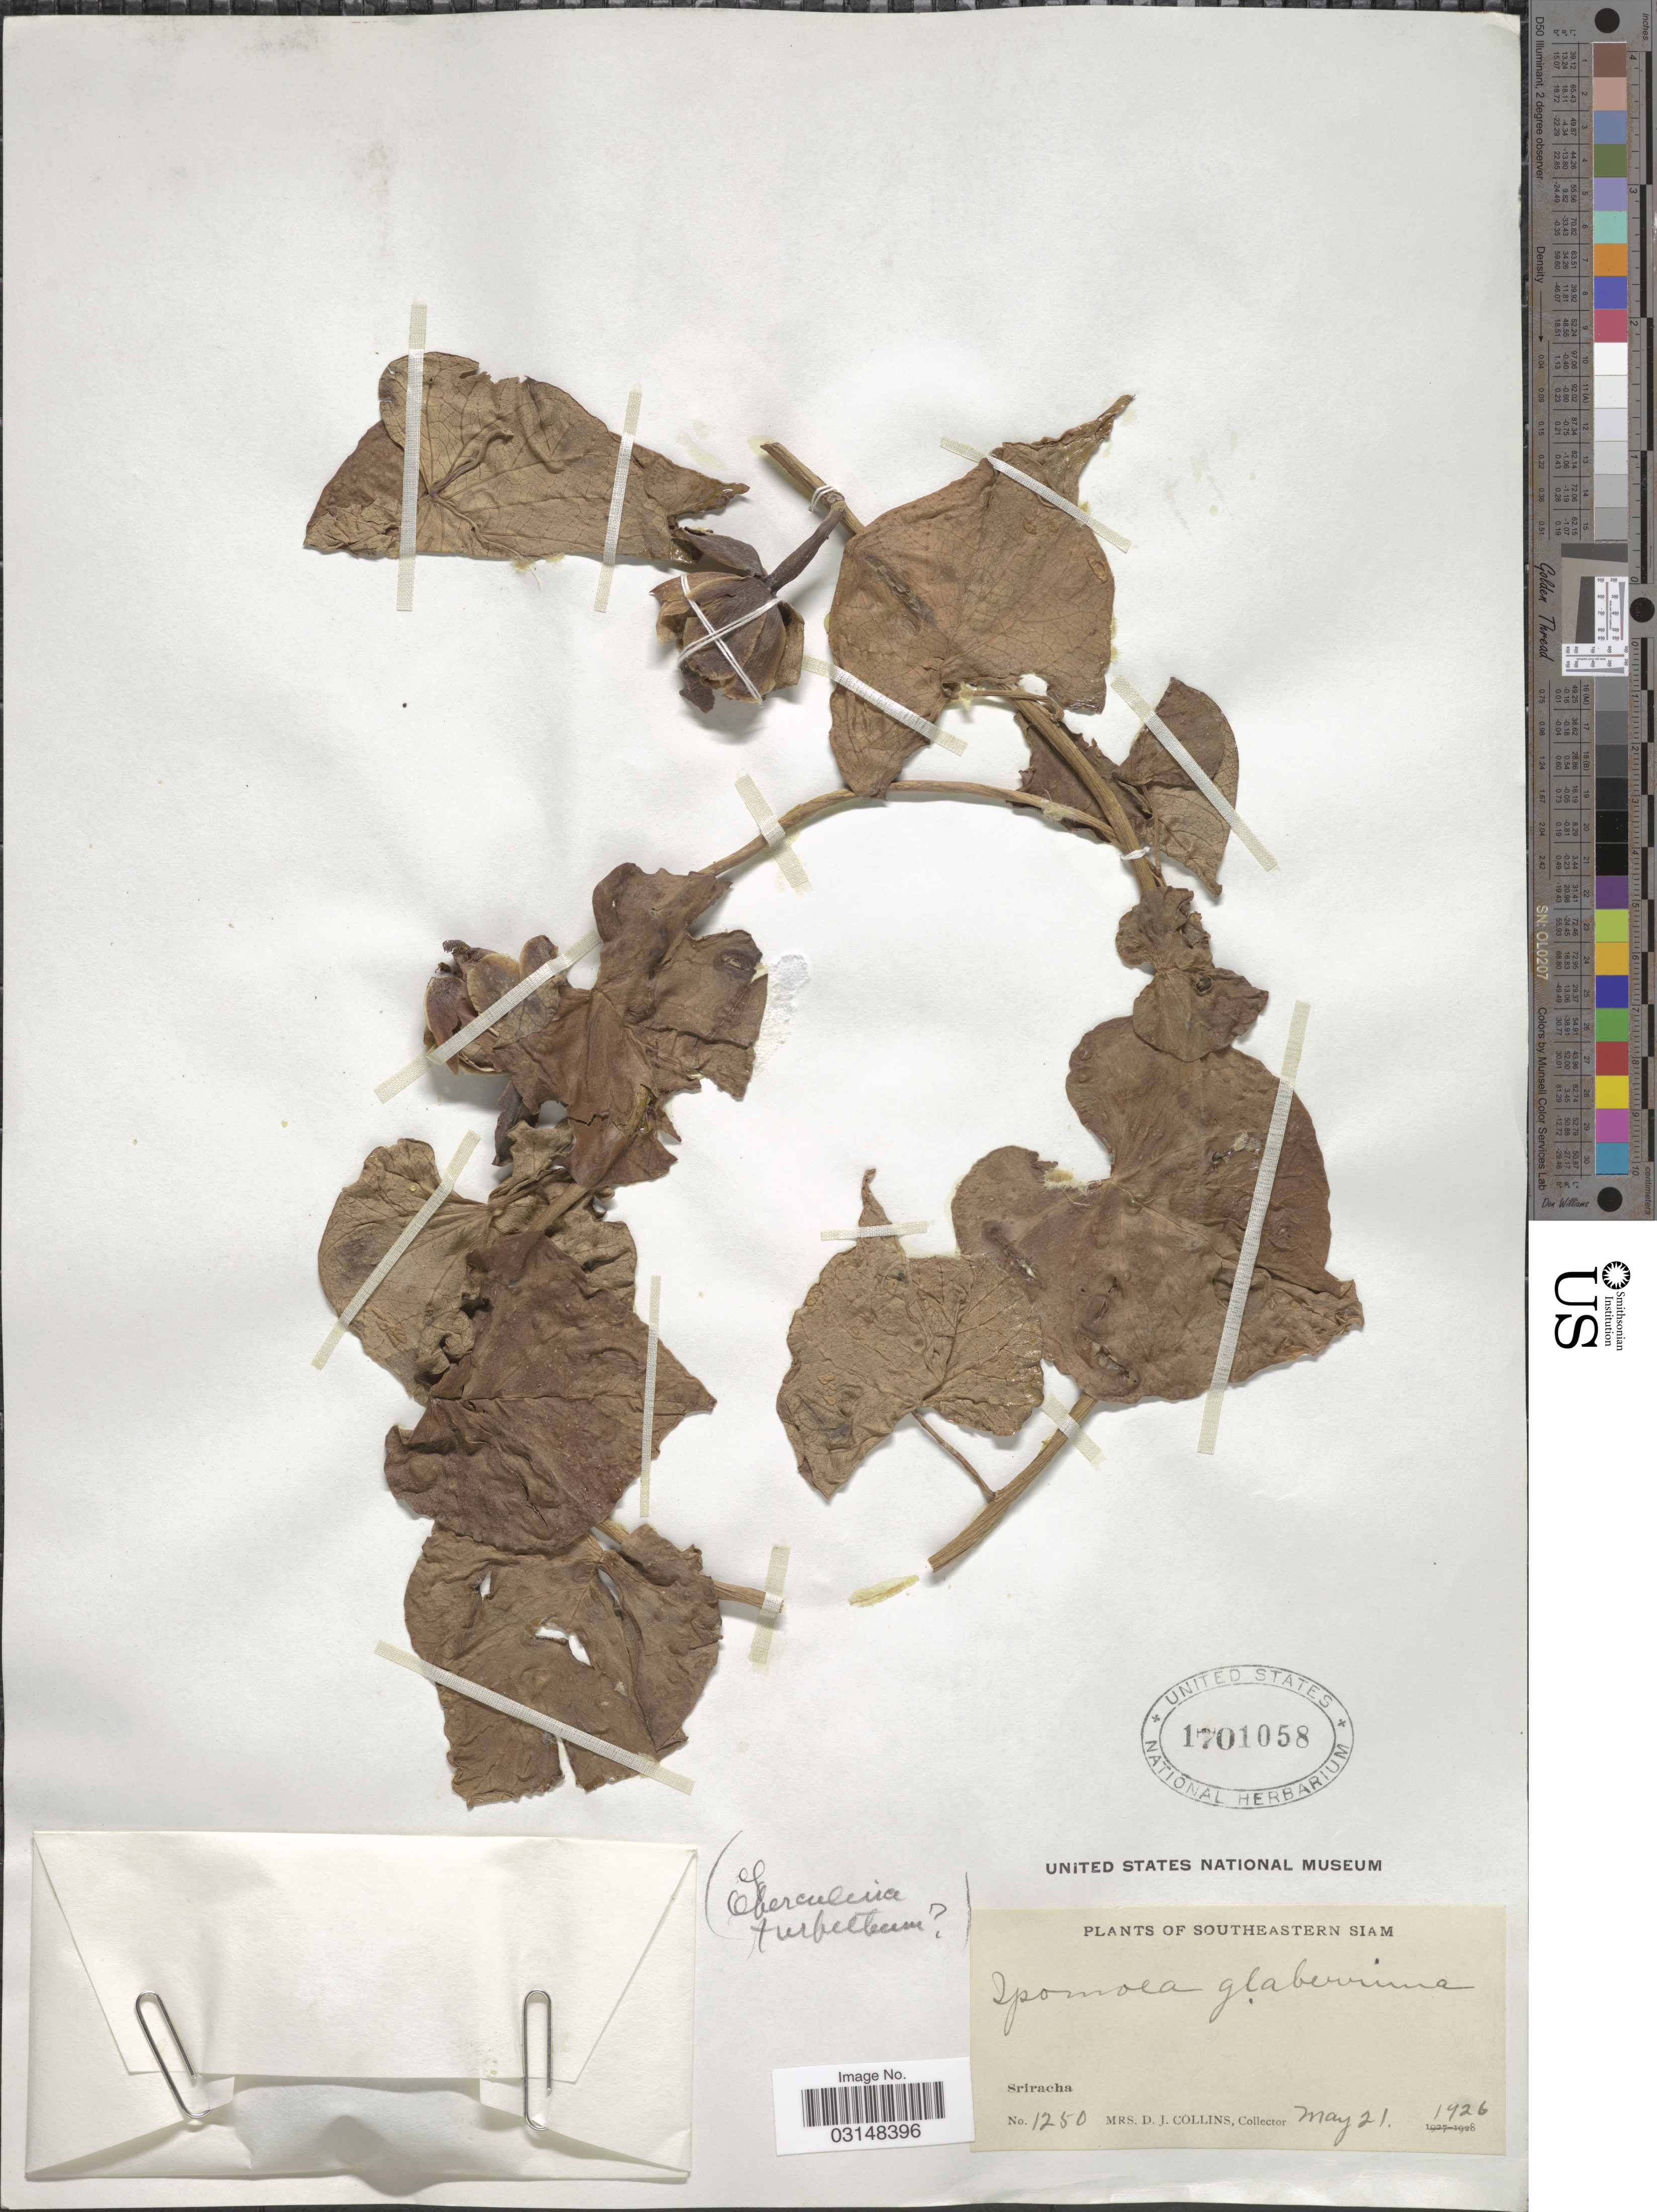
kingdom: Plantae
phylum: Tracheophyta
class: Magnoliopsida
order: Solanales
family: Convolvulaceae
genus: Operculina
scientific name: Operculina turpethum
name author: (L.) Silva Manso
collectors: Mrs. D. J. Collins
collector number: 1250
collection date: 1926-05-21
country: Thailand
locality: Southeastern Siam, Sriracha.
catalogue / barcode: US 1701058